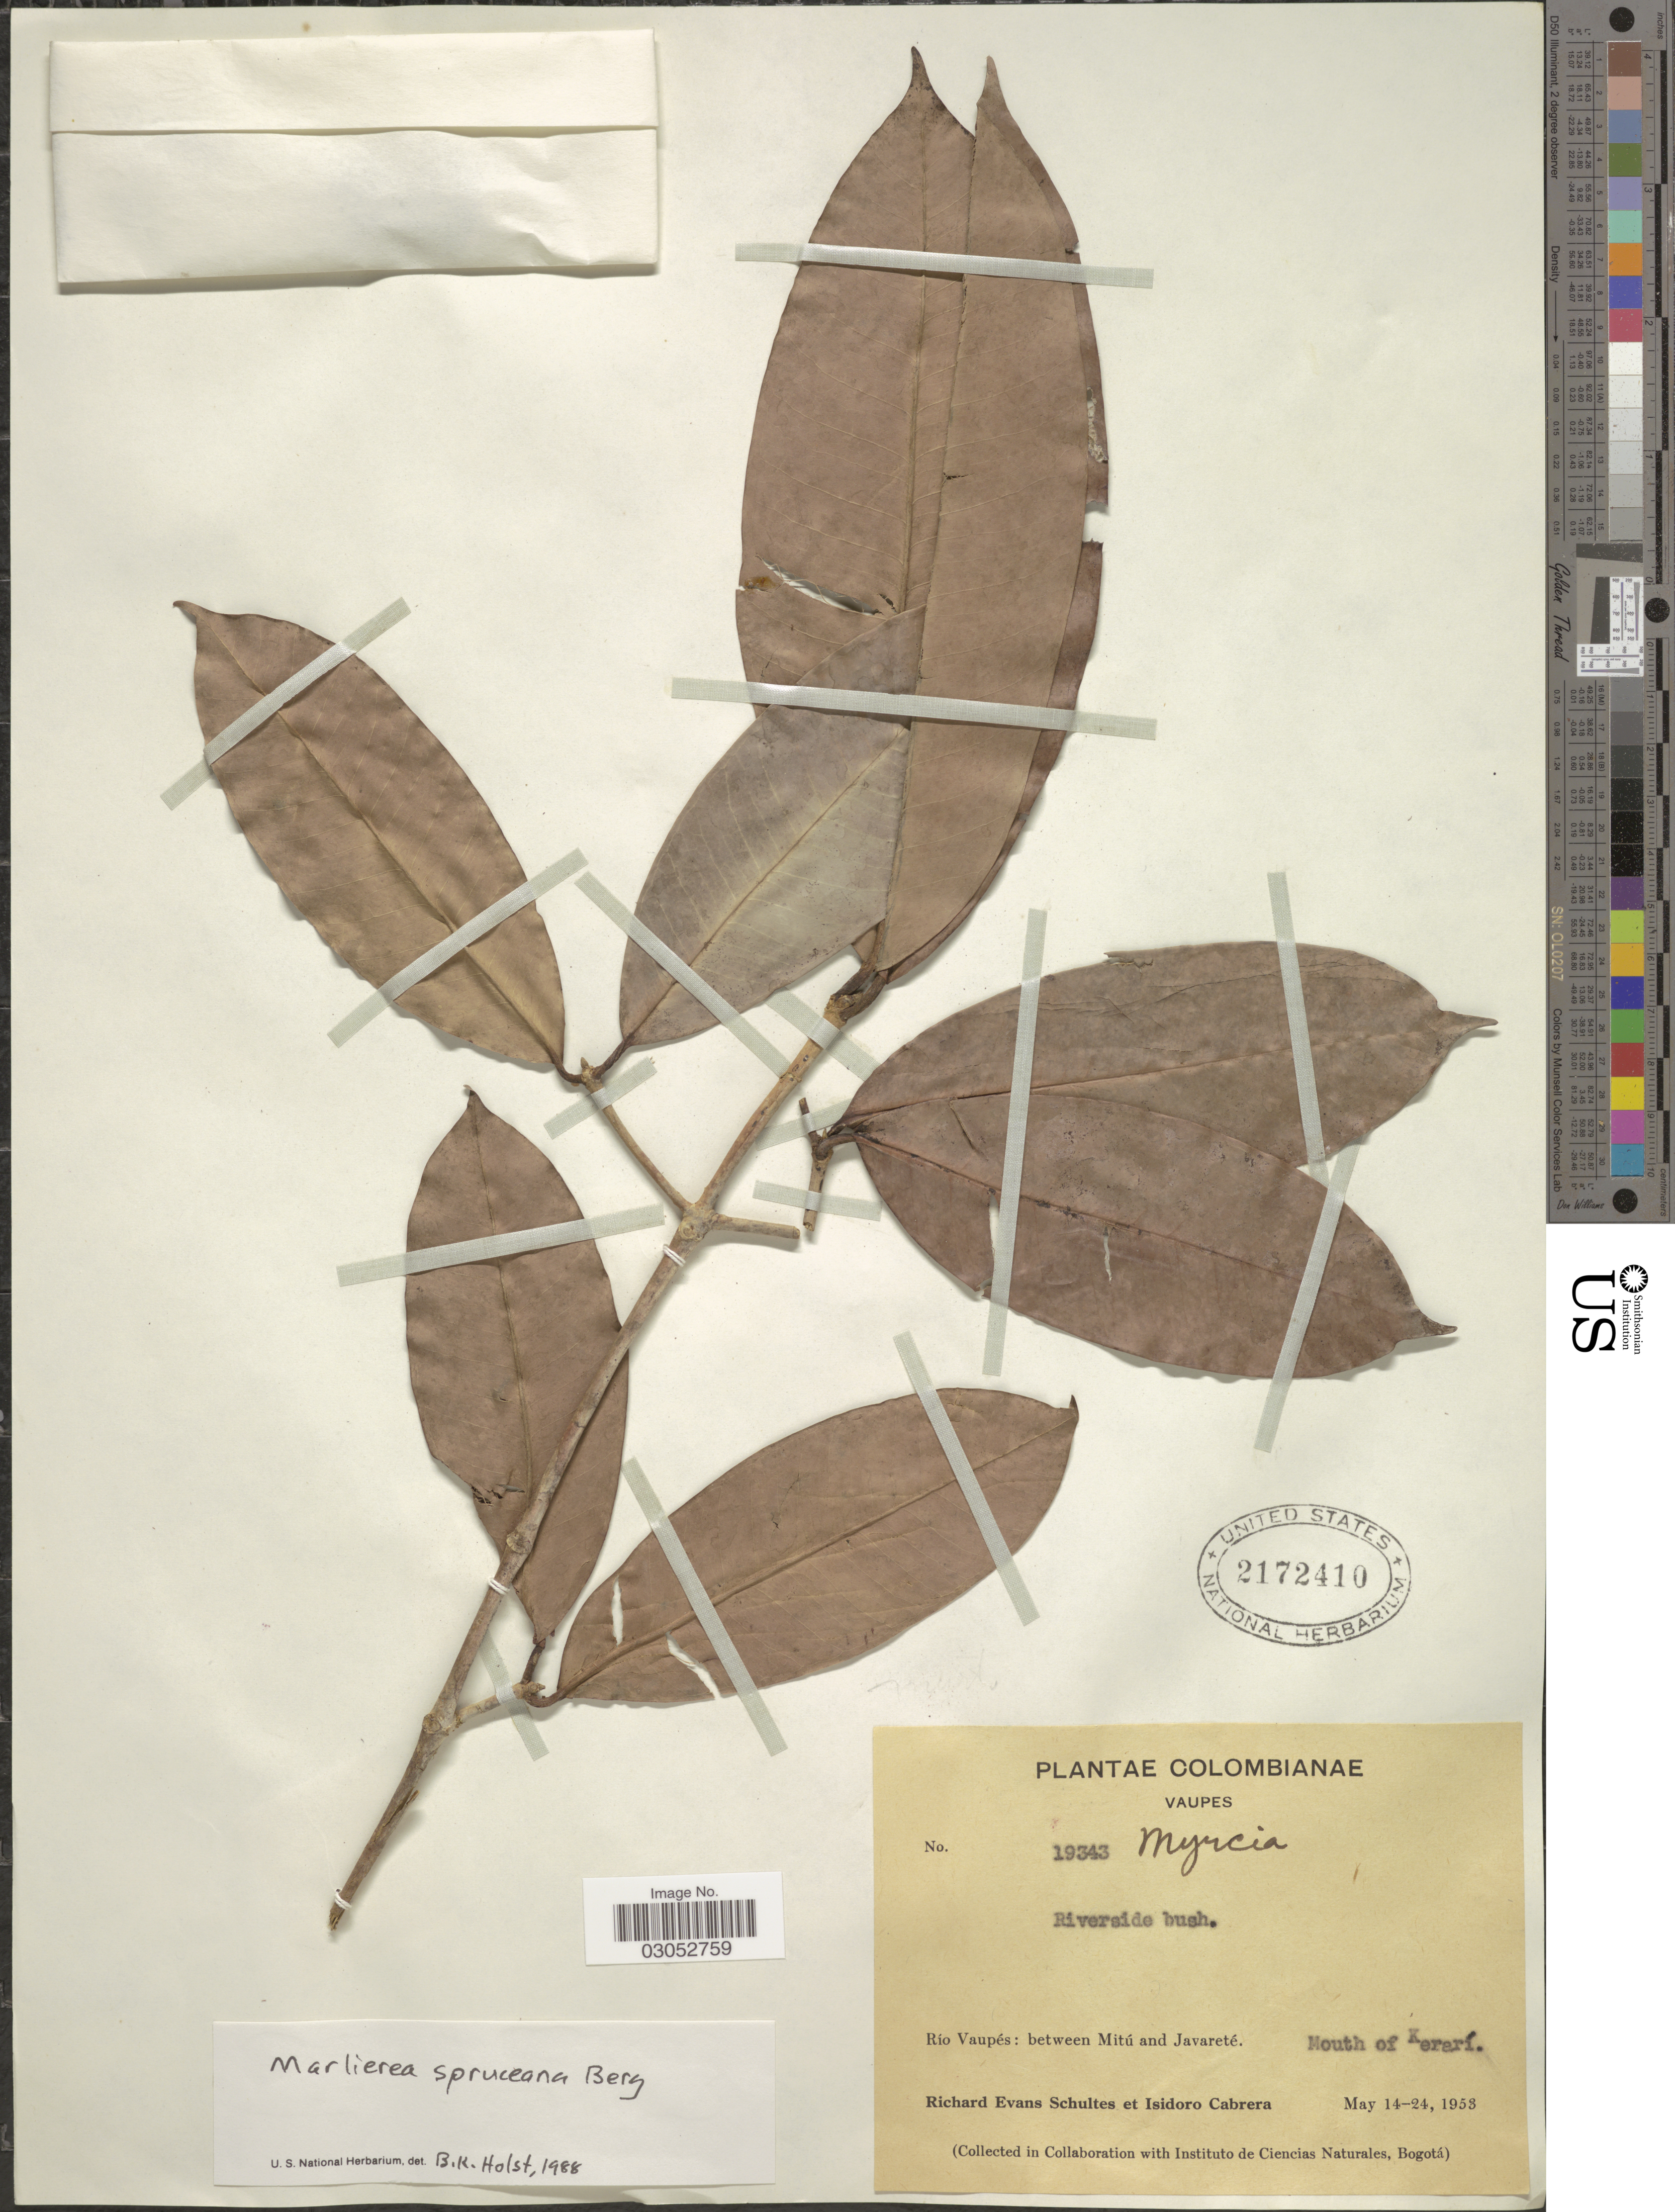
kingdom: Plantae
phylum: Tracheophyta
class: Magnoliopsida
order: Myrtales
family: Myrtaceae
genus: Myrcia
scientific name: Myrcia uaupensis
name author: (O. Berg) Gaem & E. Lucas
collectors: R. E. Schultes & I. Cabrera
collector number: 19343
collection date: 1953-05-14/1953-05-24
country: Colombia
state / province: Vaupés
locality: Río Vaupés: between Mitú and Javareté. Mouth of Kerarí.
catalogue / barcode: US 2172410